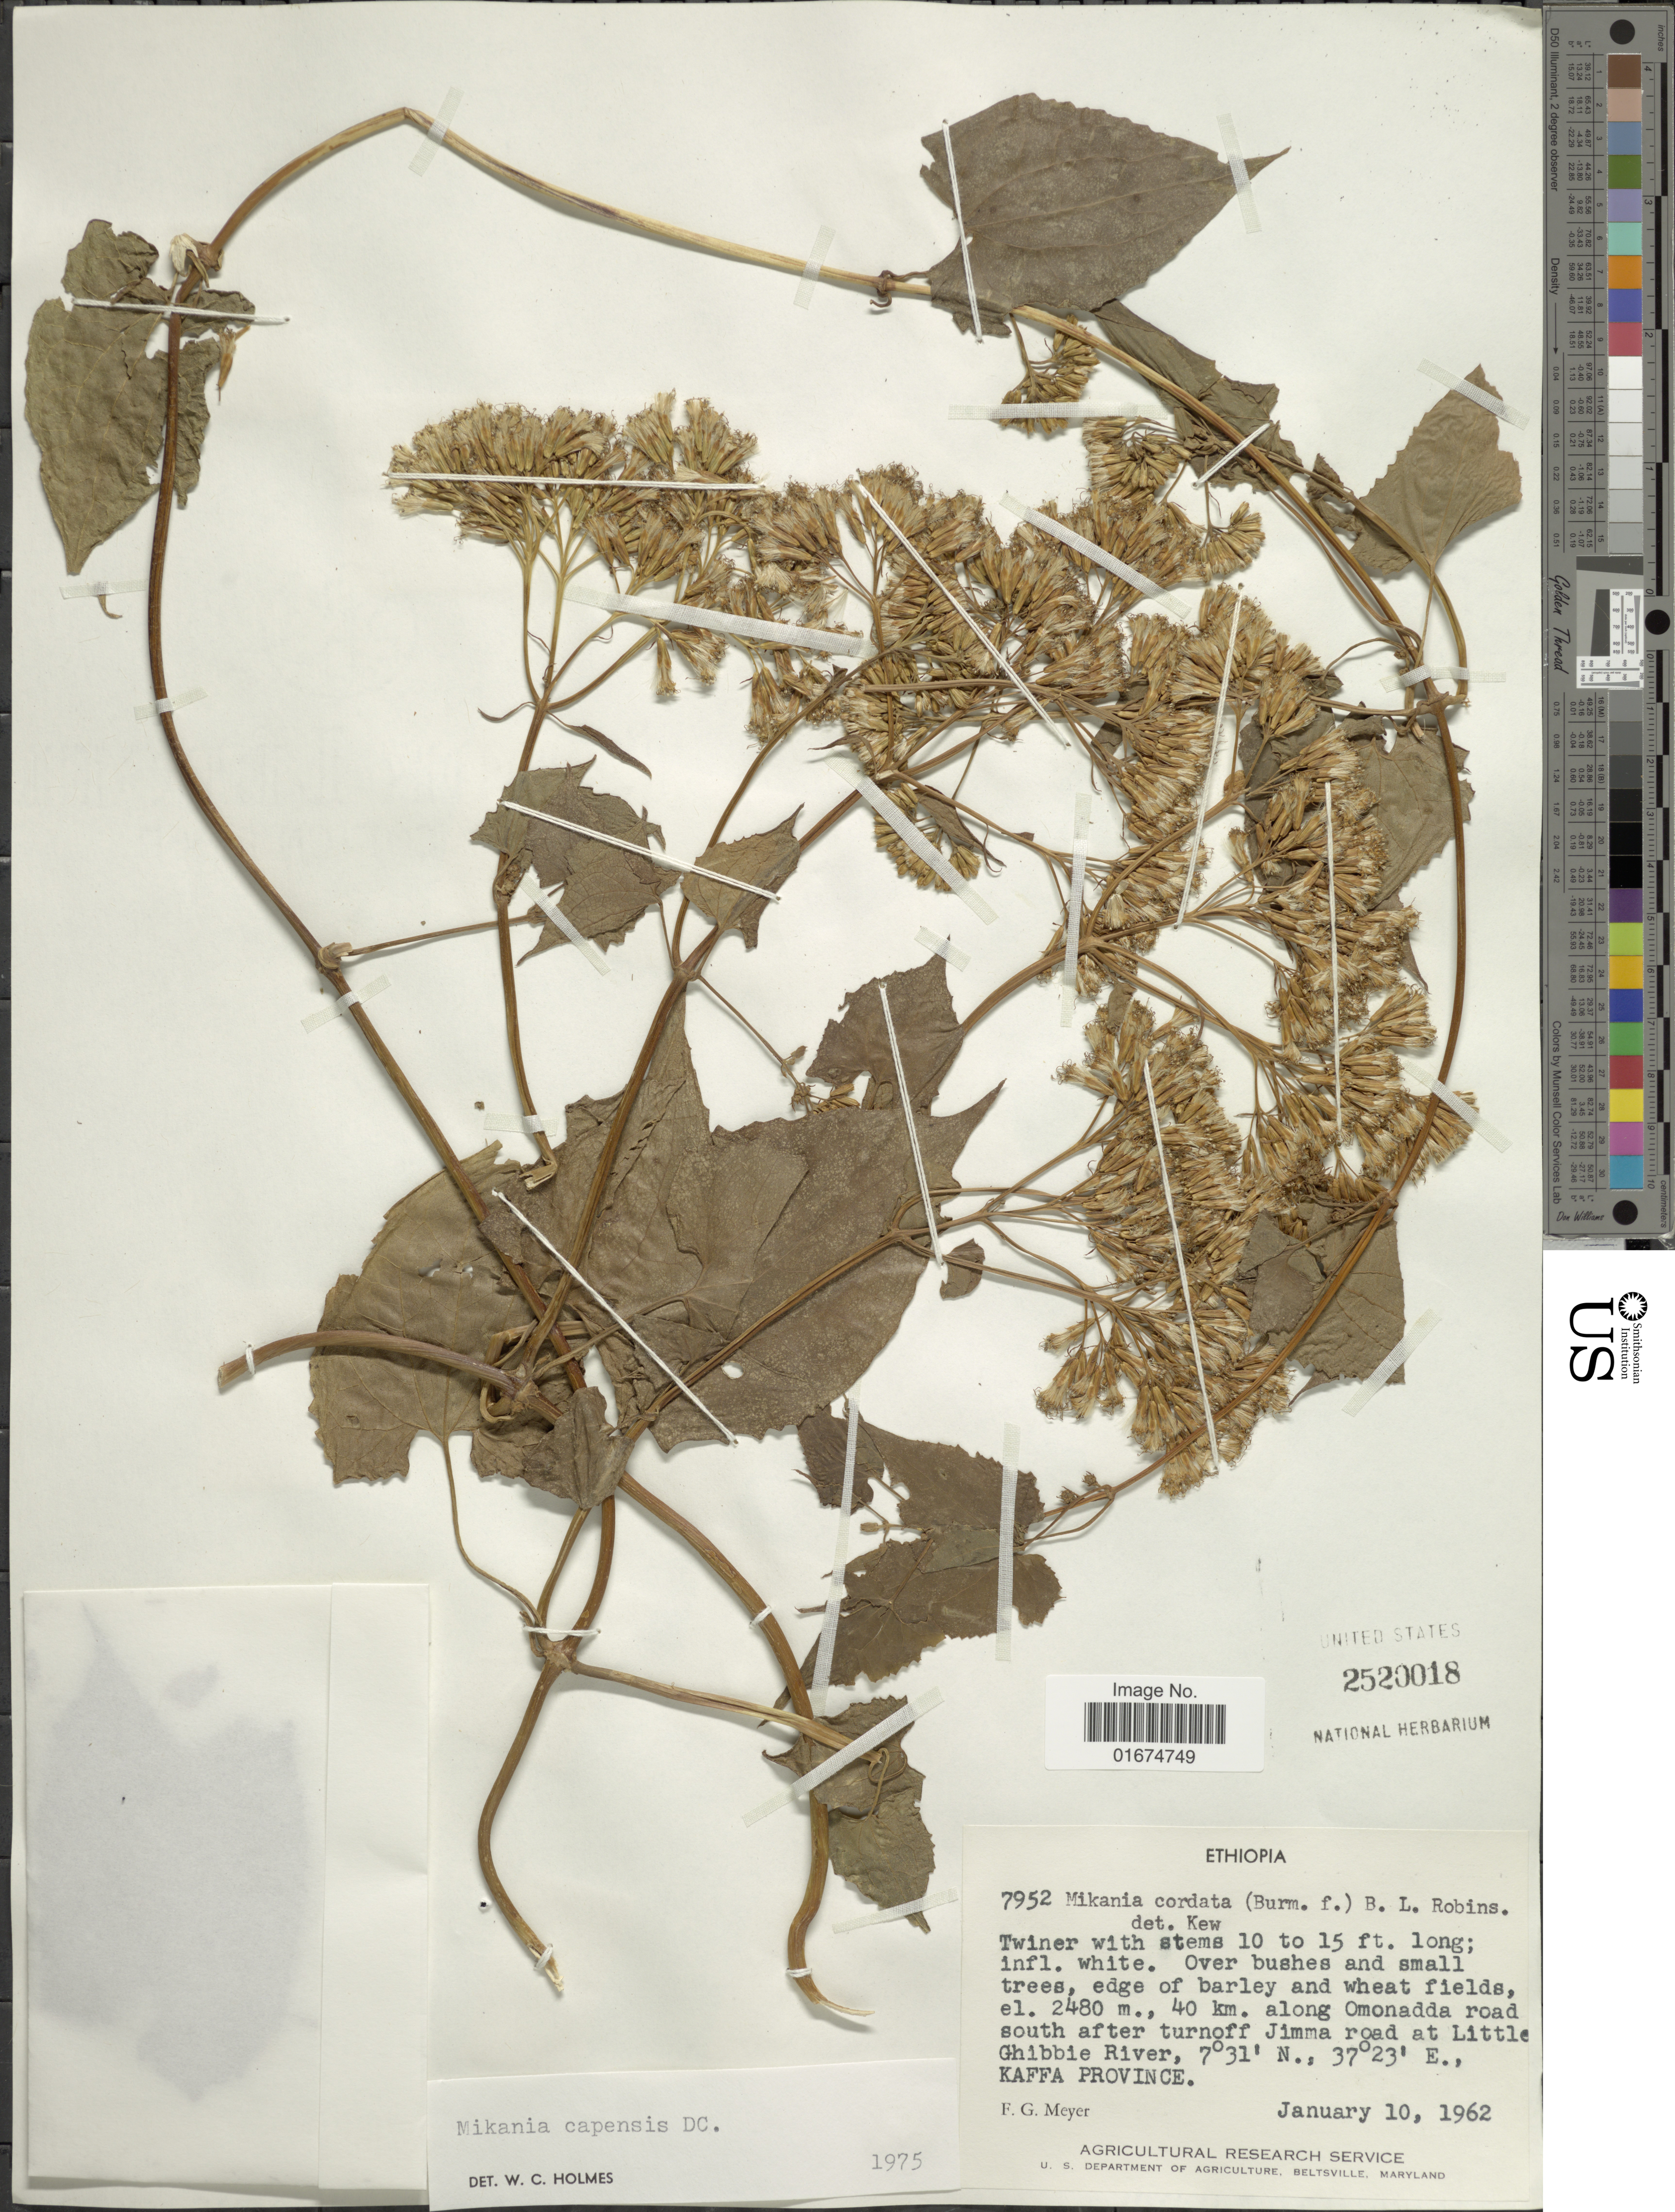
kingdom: Plantae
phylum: Tracheophyta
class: Magnoliopsida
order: Asterales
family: Asteraceae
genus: Mikania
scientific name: Mikania capensis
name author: DC.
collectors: F. G. Meyer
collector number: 7952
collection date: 1962-01-10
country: Ethiopia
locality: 40 km. along Omonadda road south after turnoff Jimma road at Little Ghibbie River, Kaffa Province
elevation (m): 2480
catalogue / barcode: US 2520018